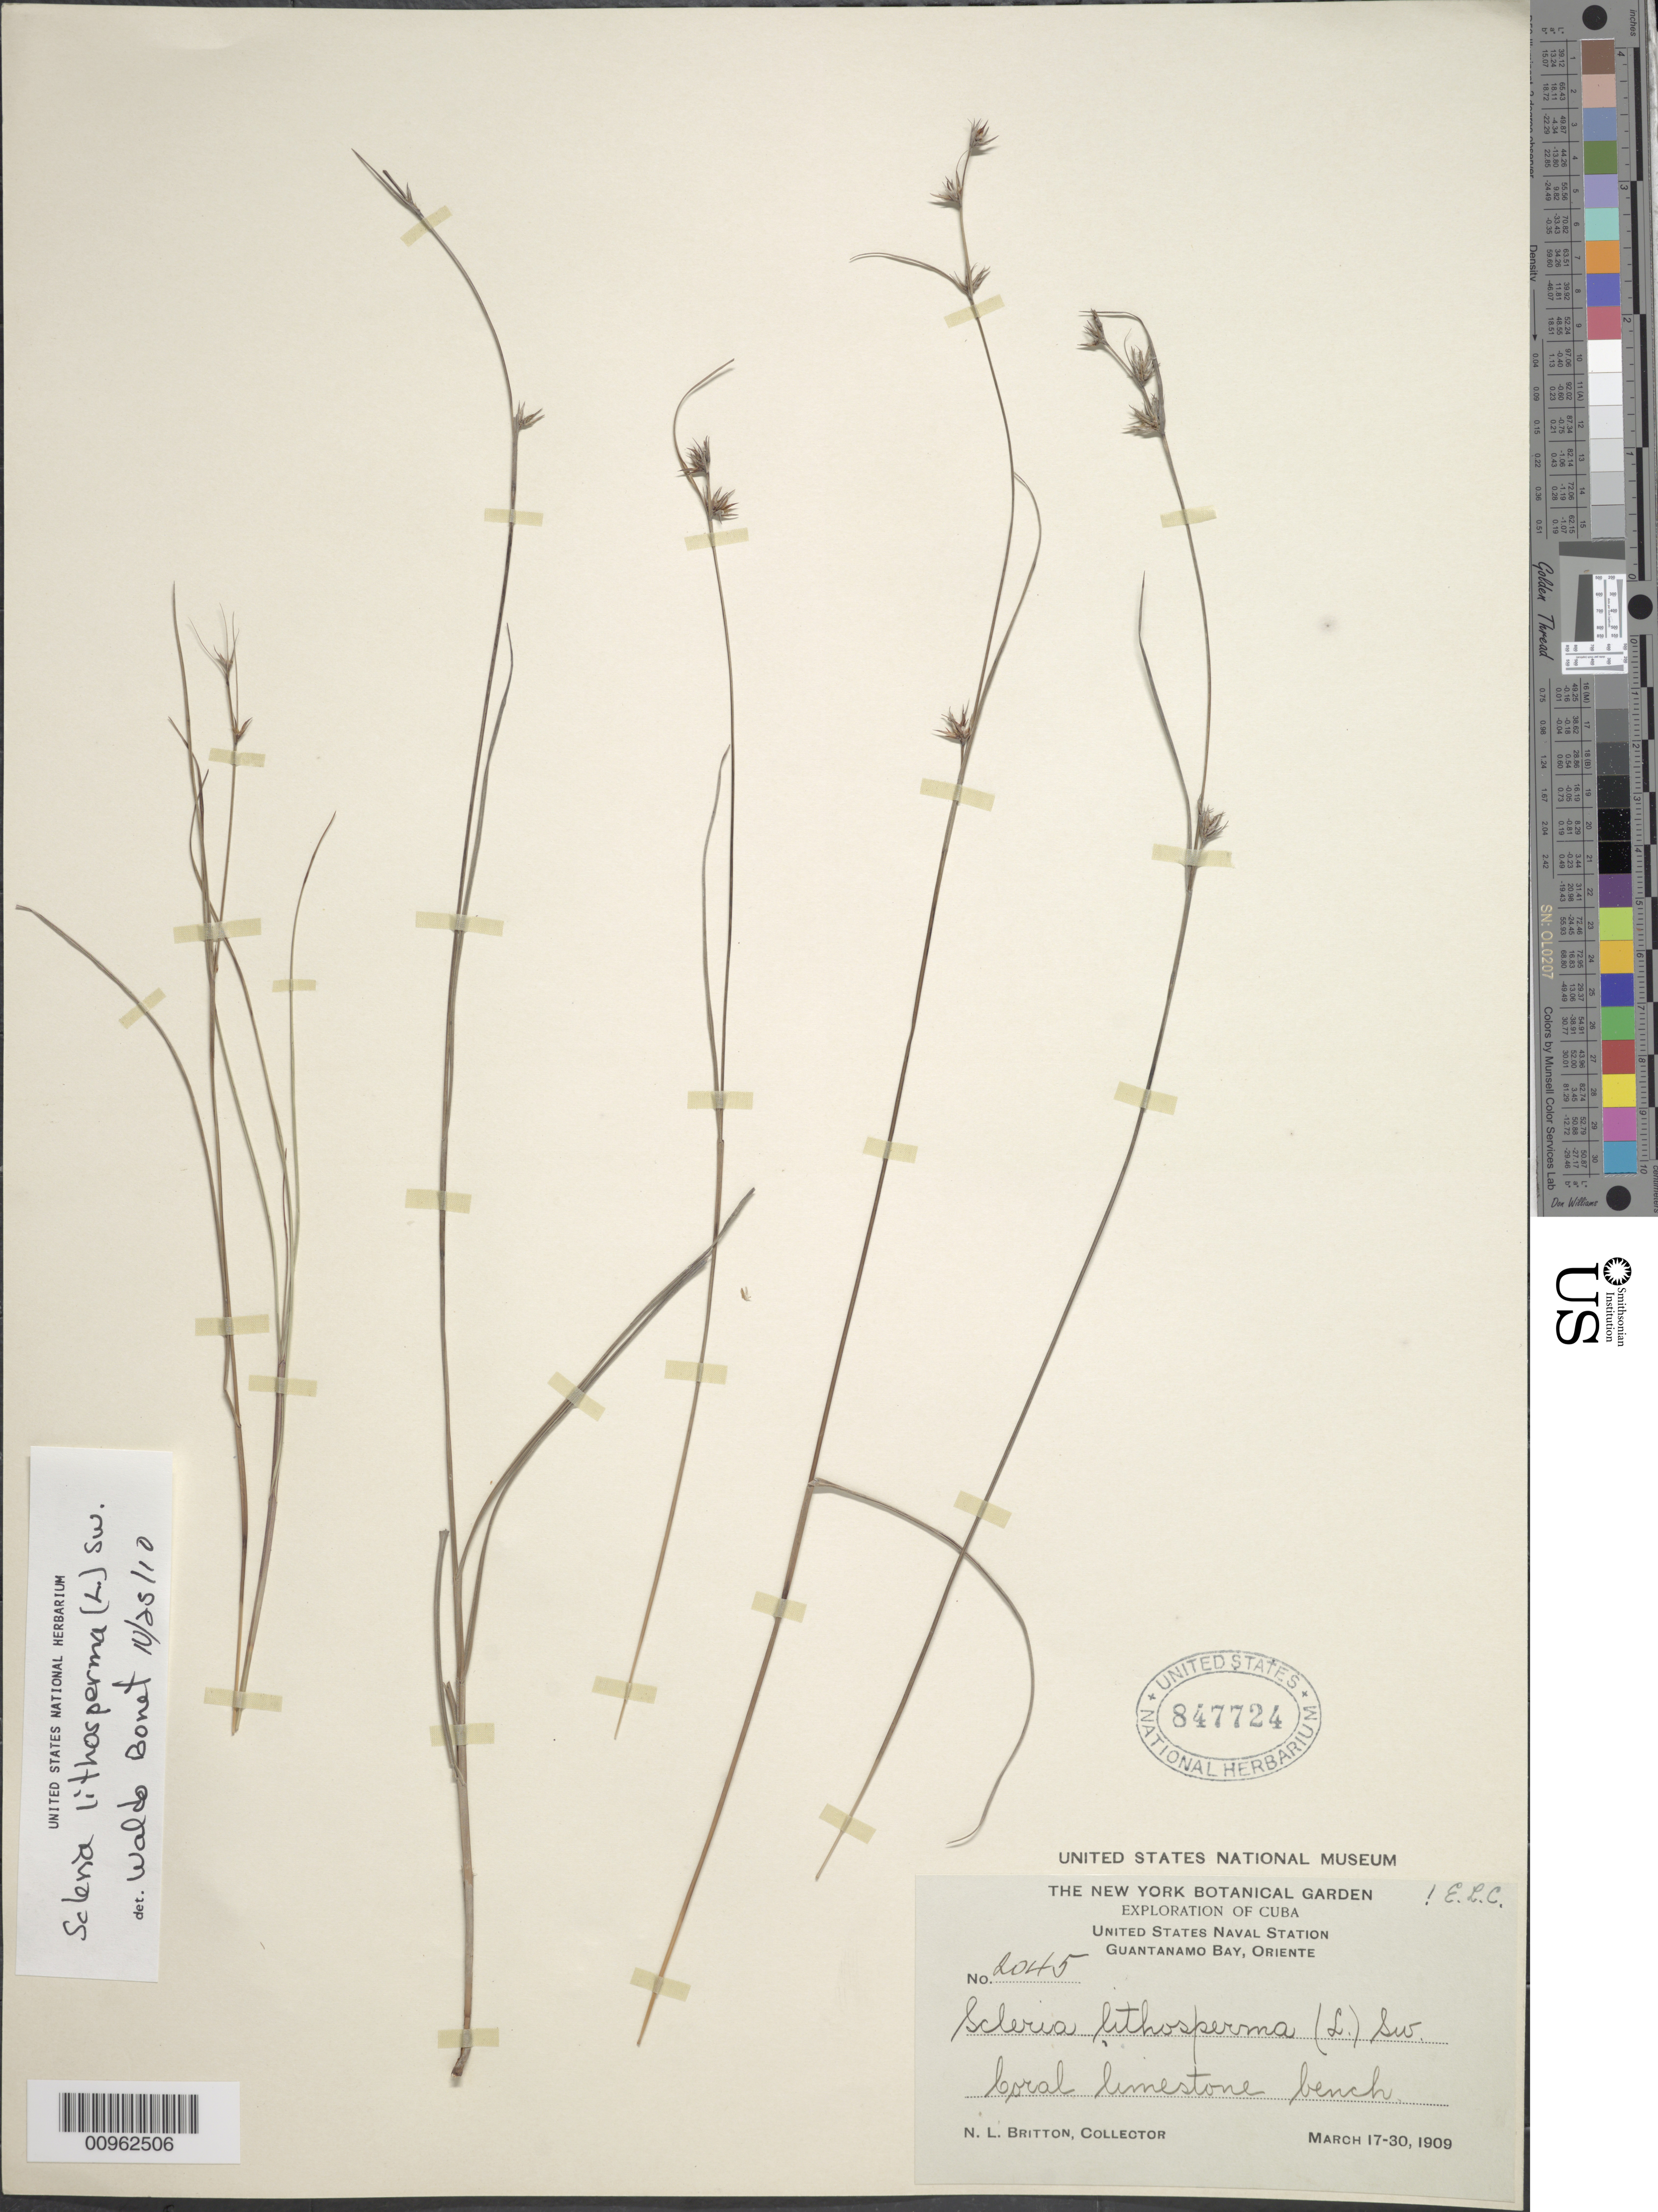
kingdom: Plantae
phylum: Tracheophyta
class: Liliopsida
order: Poales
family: Cyperaceae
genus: Scleria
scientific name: Scleria lithosperma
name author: (L.) Sw.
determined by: Core, E. L.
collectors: N. Britton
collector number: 2045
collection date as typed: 17 Mar 1909 to 30 Mar 1909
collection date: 1909-03-17/1909-03-30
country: Cuba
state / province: Guantanamo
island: Cuba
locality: Guantánamo Bay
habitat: Coral limestone bench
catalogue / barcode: US 847724